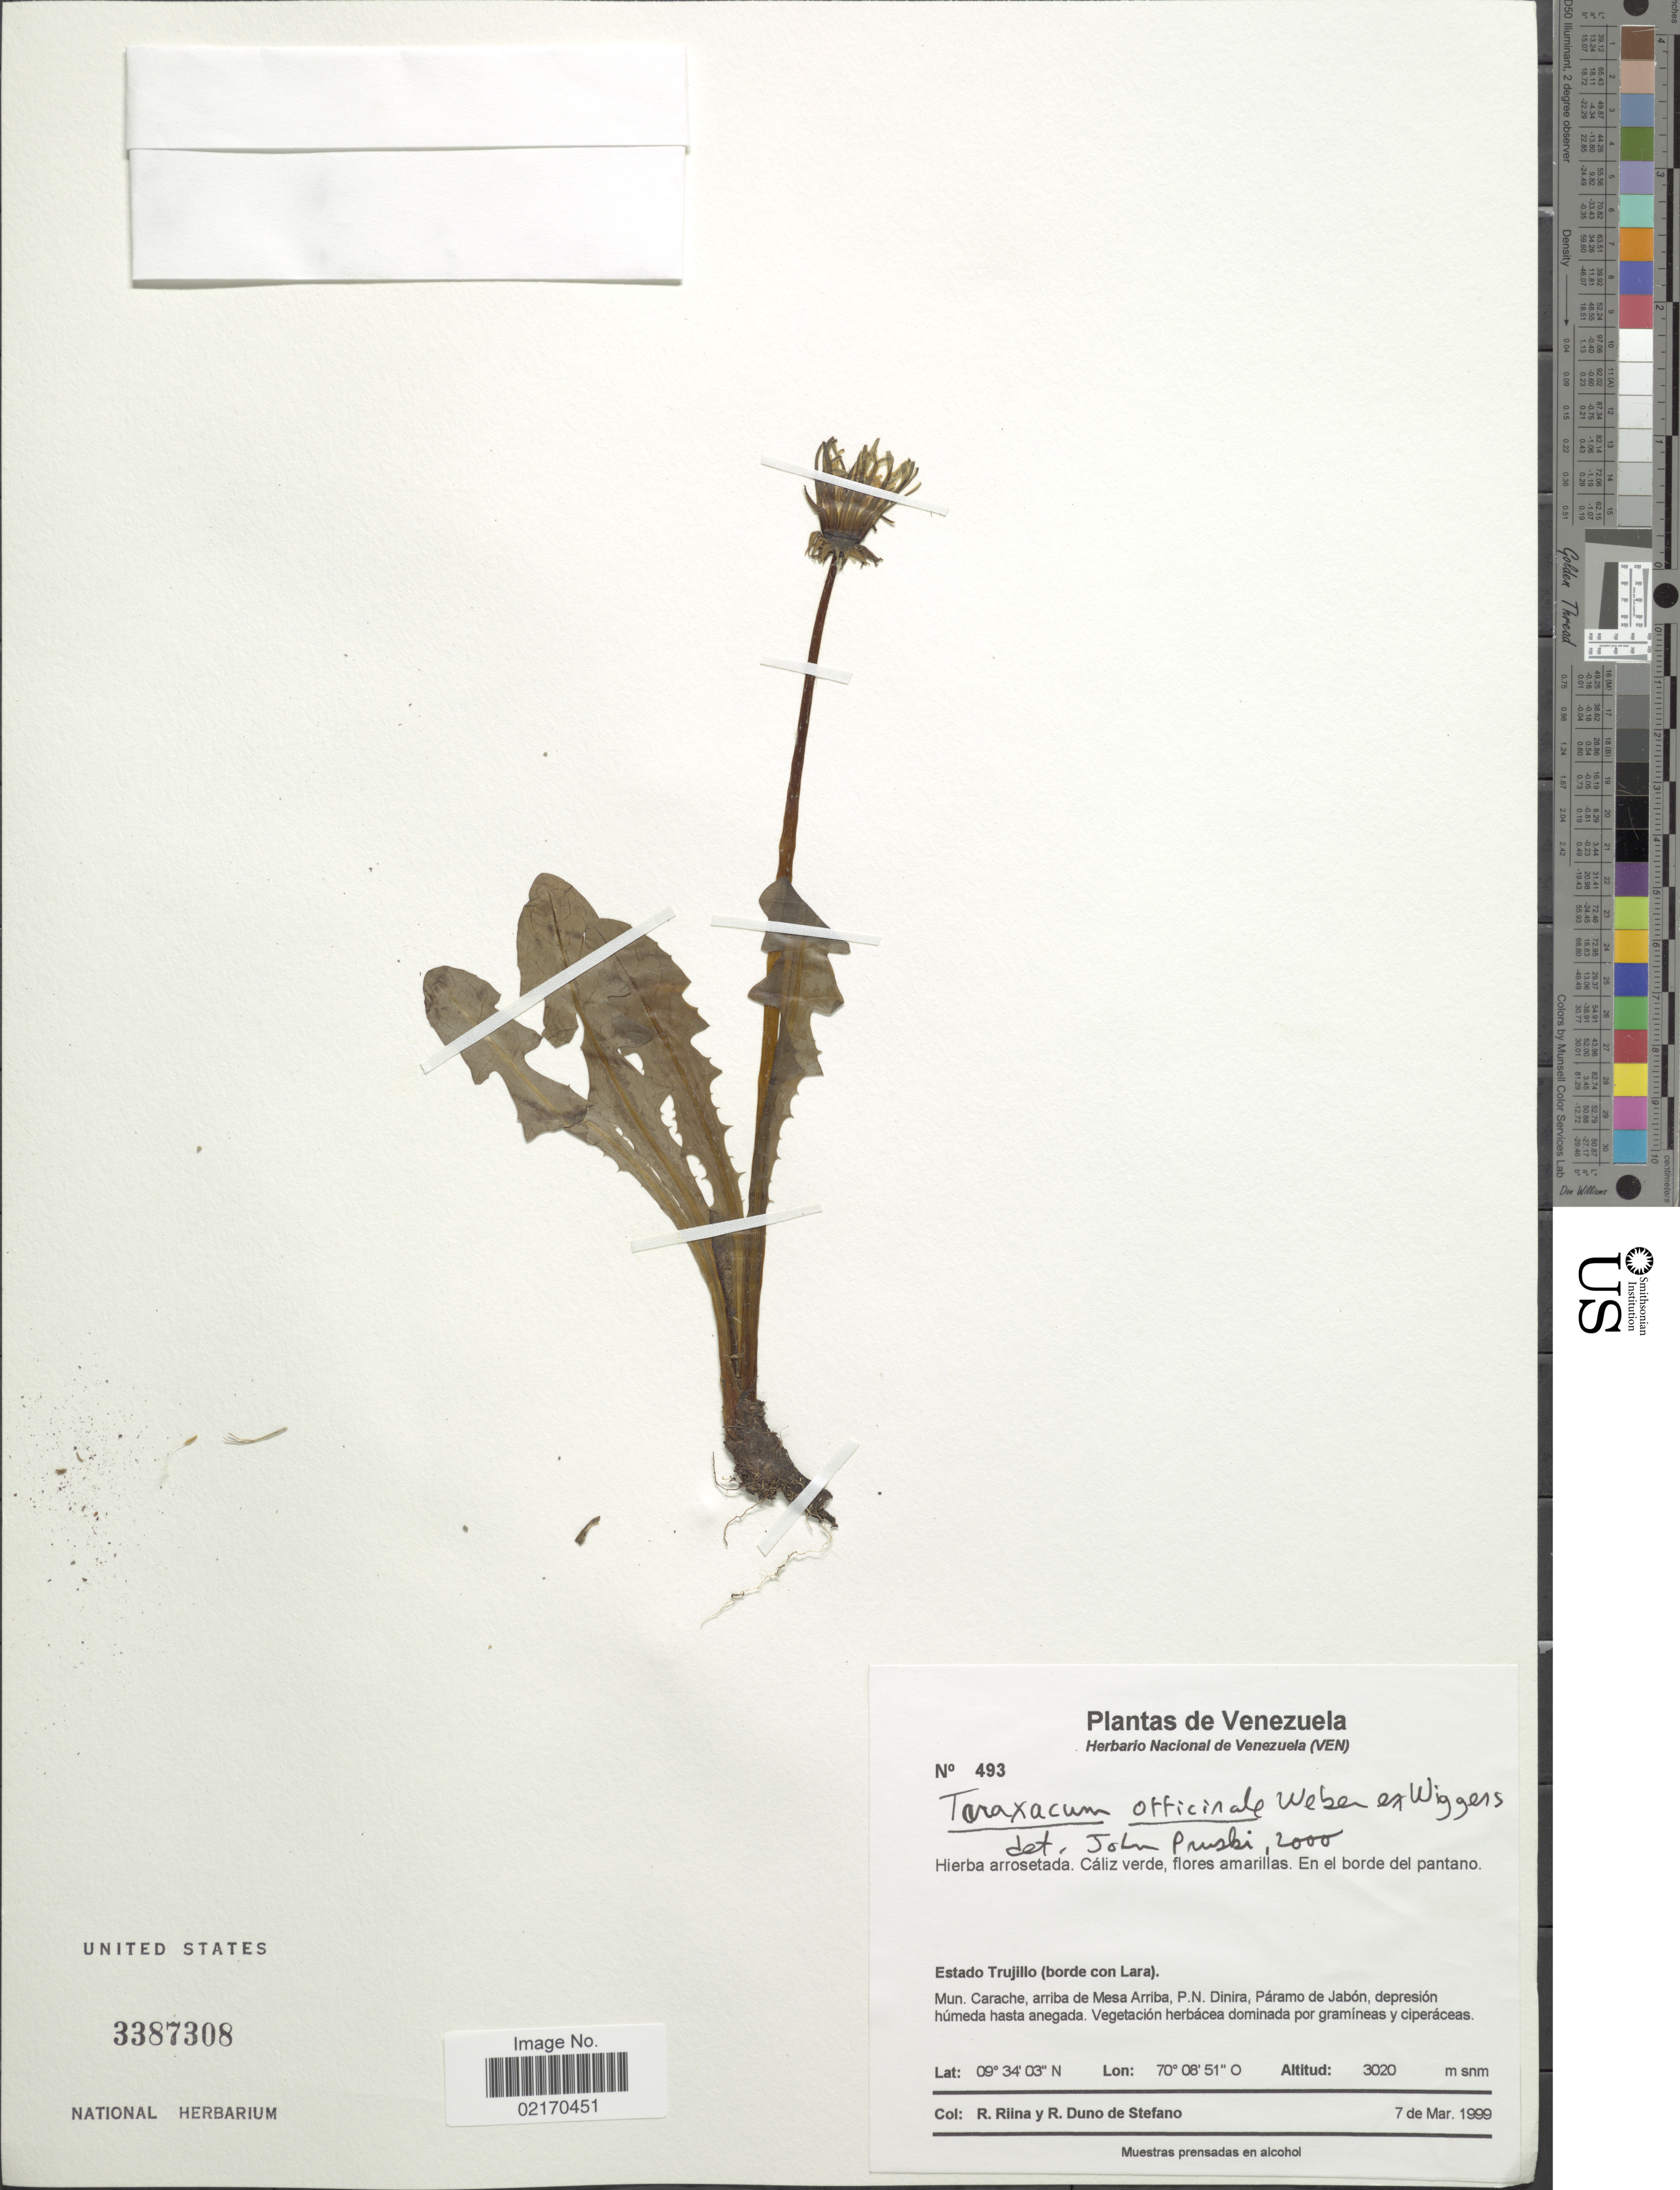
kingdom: Plantae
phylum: Tracheophyta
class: Magnoliopsida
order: Asterales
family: Asteraceae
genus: Taraxacum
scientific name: Taraxacum officinale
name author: G.H. Weber ex F.H. Wigg.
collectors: R. Riina & R. Duno de Stefano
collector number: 493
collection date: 1999-03-07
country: Venezuela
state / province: Trujillo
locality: Estado Trujillo (borde con Lara), Mun. Carache, arriba de Mesa Arriba, P. N. Dinira, Paramo de Jabon, depresion humeda hasta anegada, hierba arrosetada, Caliz verde, en el borde del pantano.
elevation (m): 3020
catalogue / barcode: US 3387308